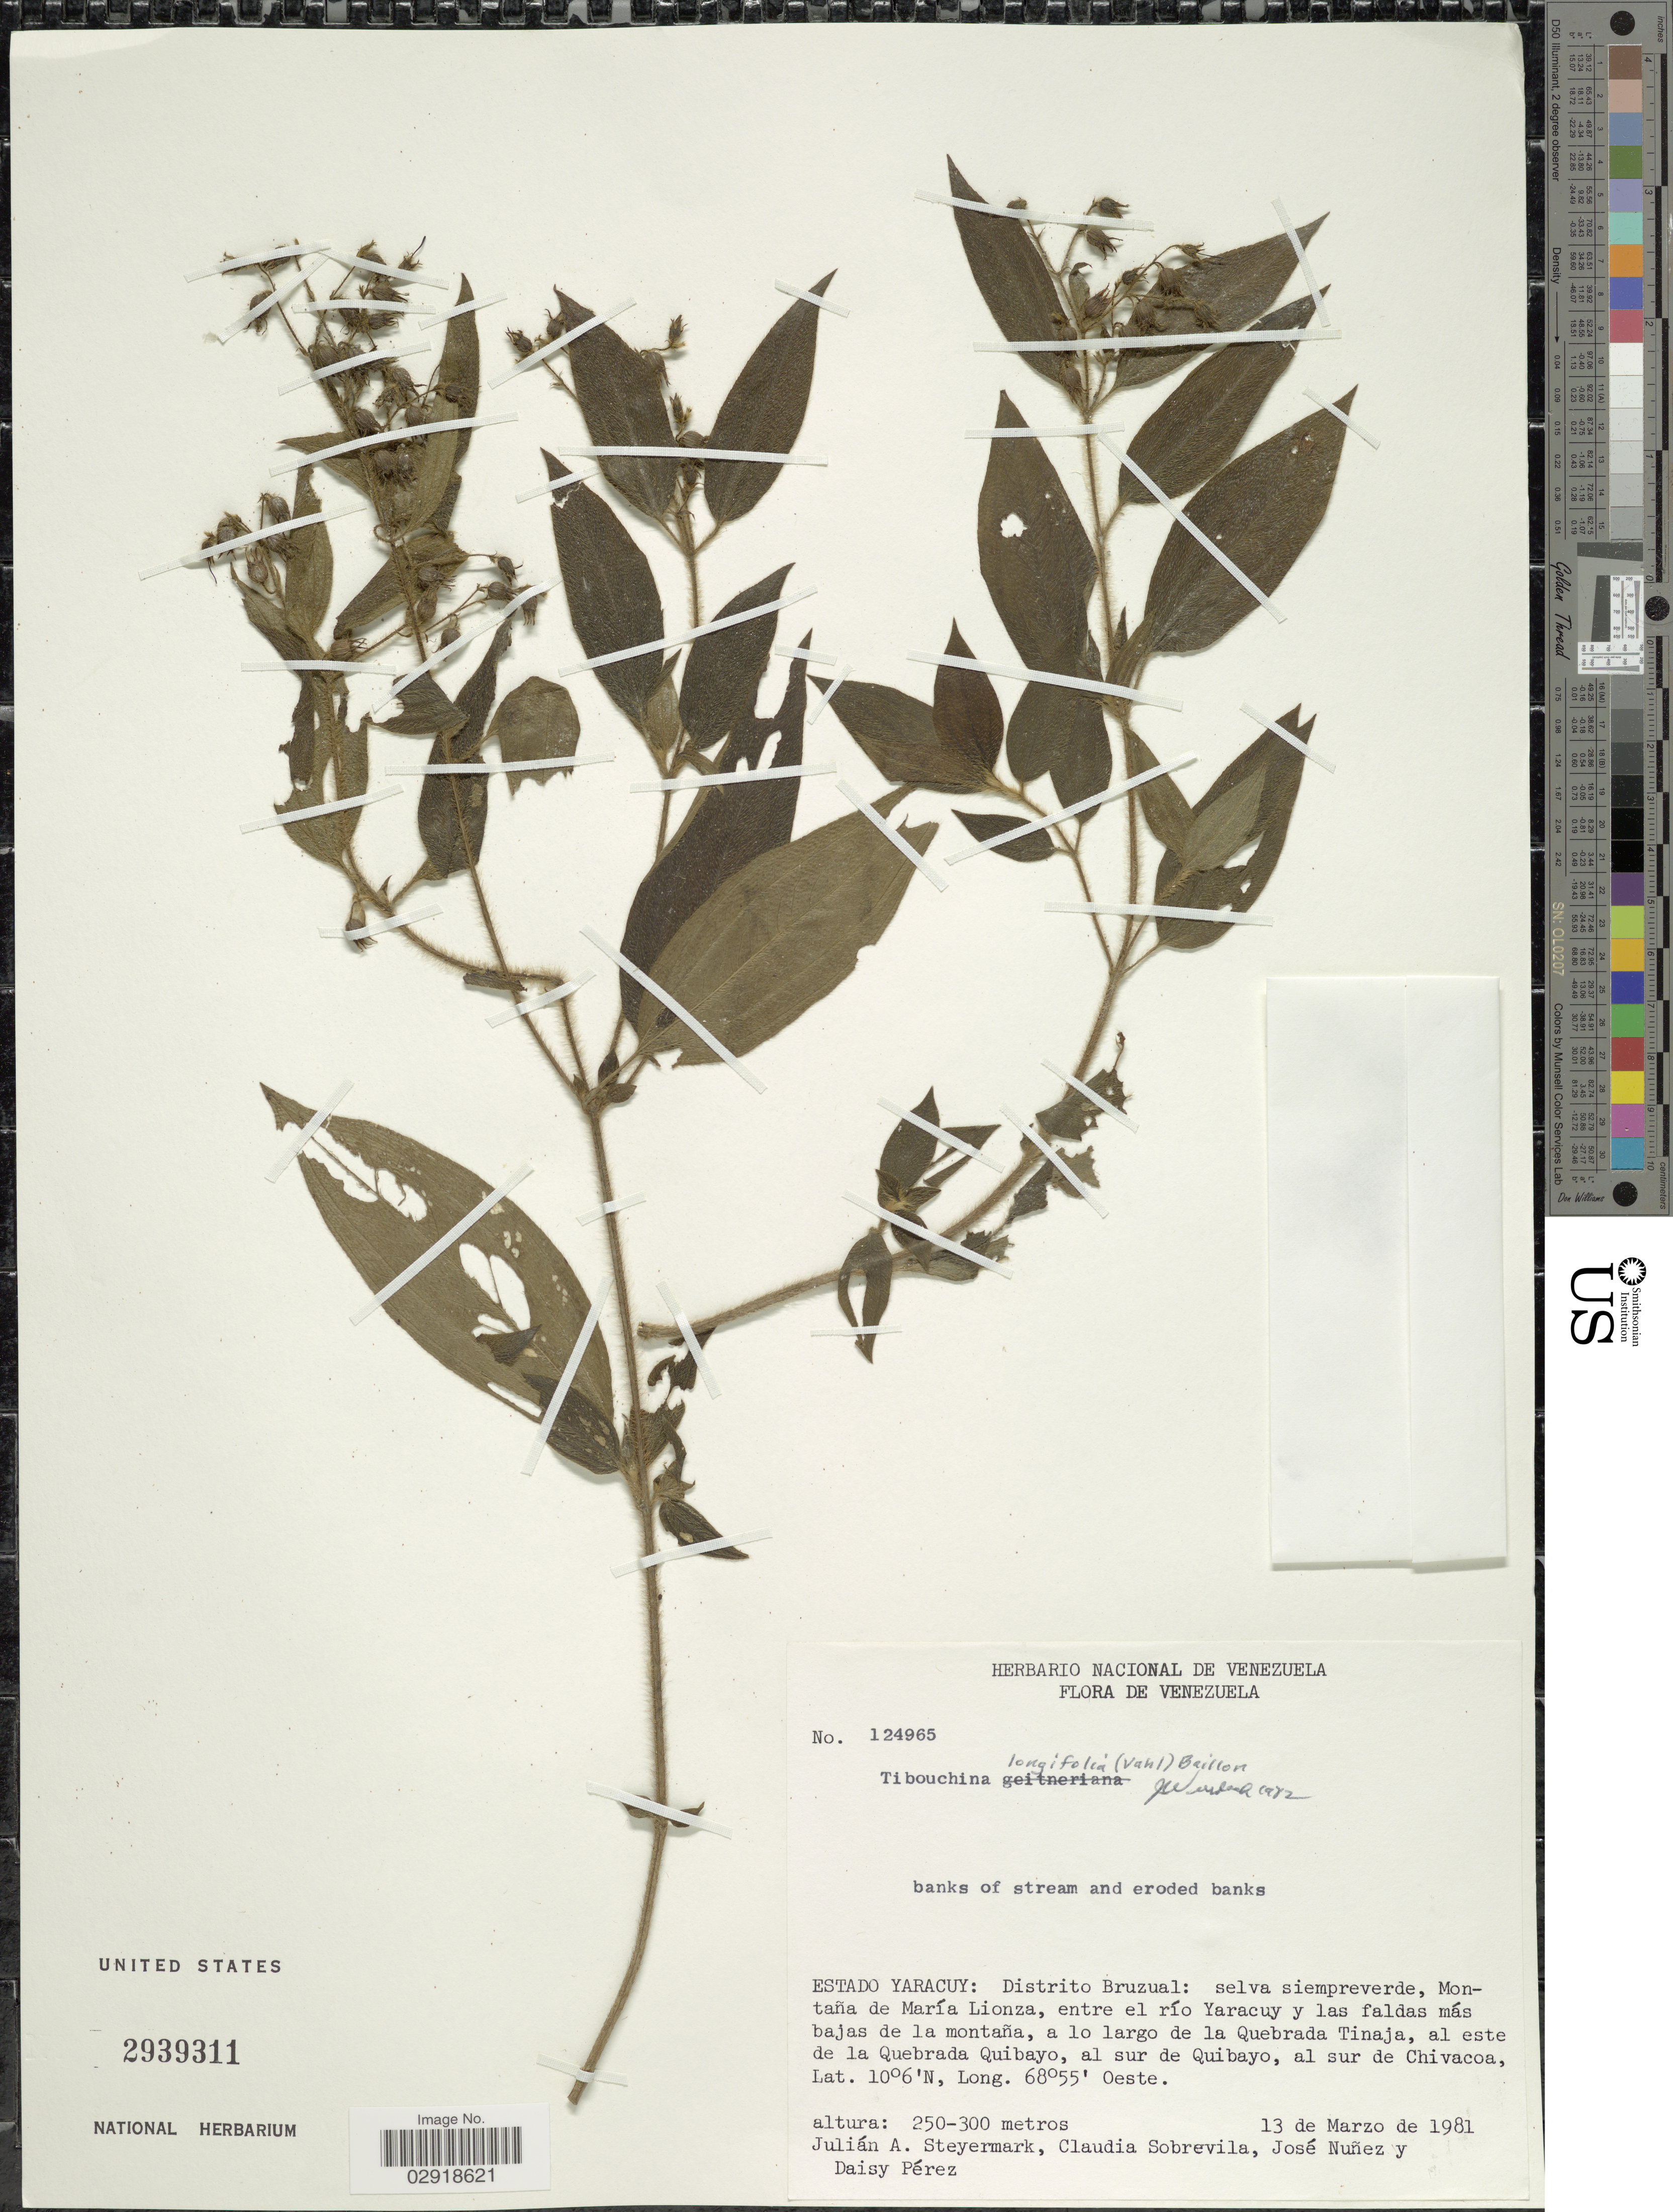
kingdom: Plantae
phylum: Tracheophyta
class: Magnoliopsida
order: Myrtales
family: Melastomataceae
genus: Chaetogastra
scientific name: Chaetogastra longifolia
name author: (Vahl) DC.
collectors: J. Steyermark, C. Sobrevila, J. Nunez & D. Perez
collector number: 124965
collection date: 1981-03-13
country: Venezuela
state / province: Yaracuy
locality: Distrito Bruzual: selva siempreverde, Montaña de María Lionza, entre el río Yaracuy y las faldas más bajas de la montaña, a lo largo de la Quebrada Tinaja, al este de la Quebrada Quibayo, al sur de Quibayo, al sur de Chivacoa.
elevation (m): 250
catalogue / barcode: US 2939311